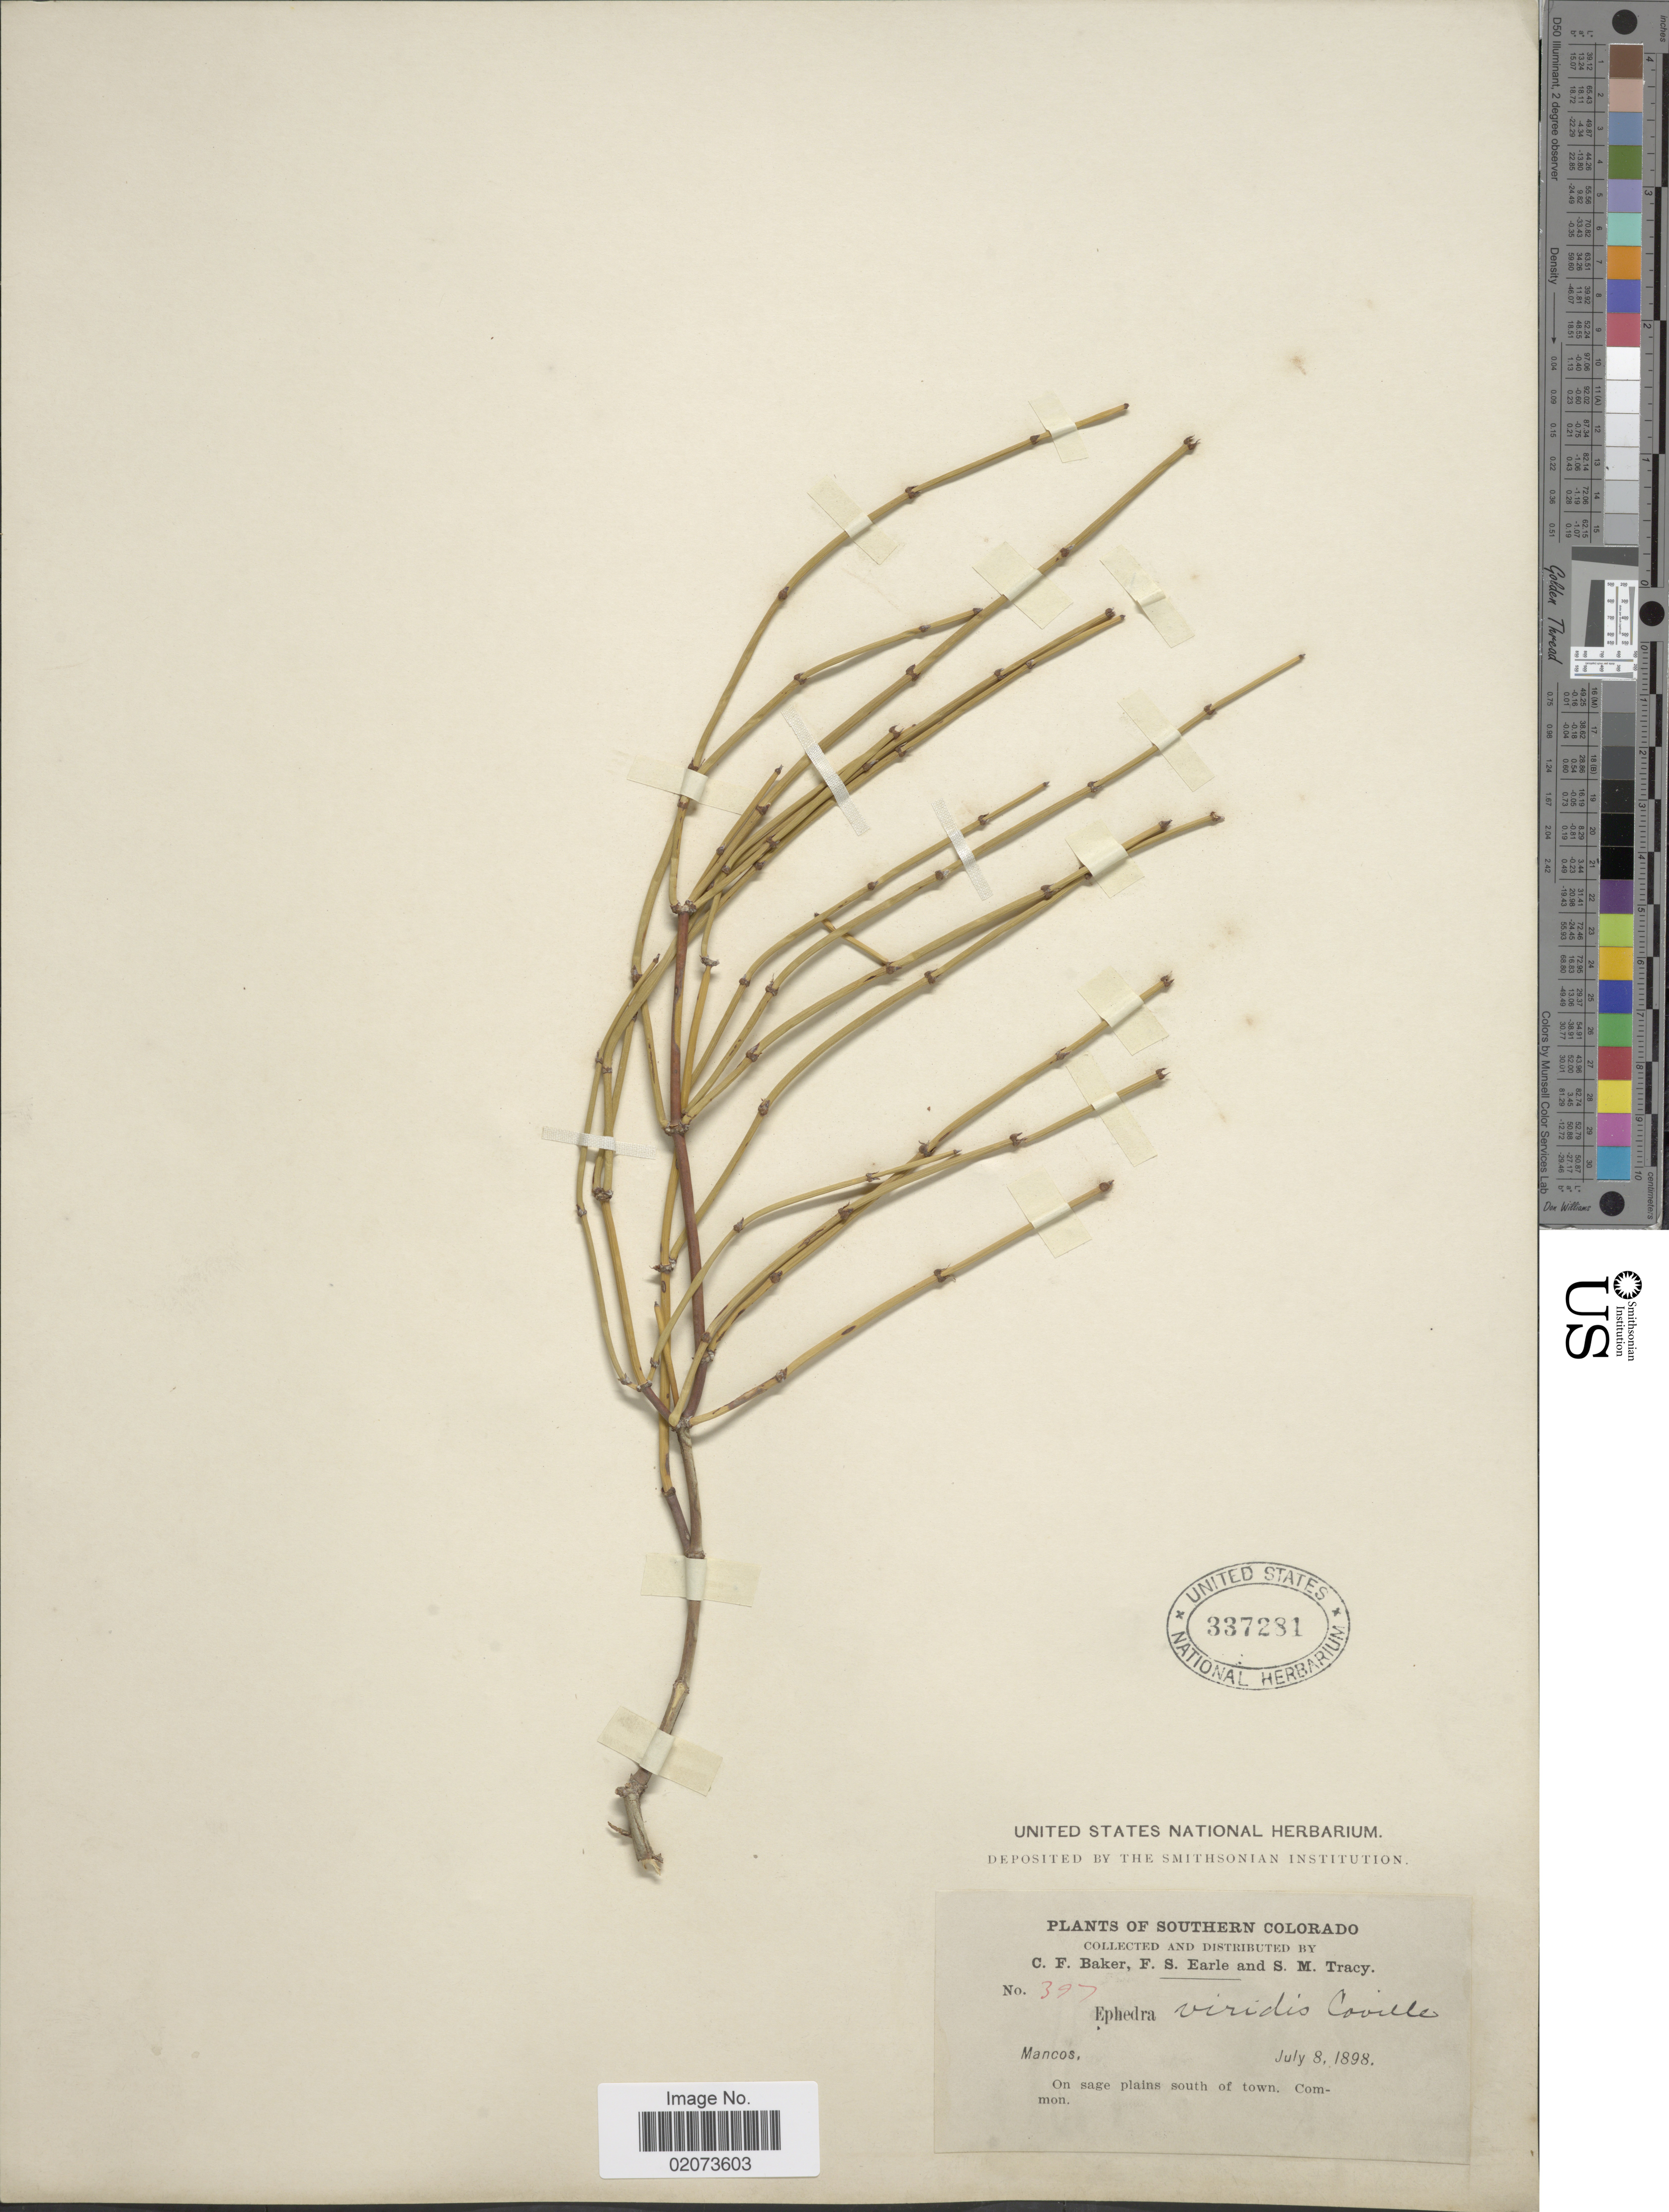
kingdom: Plantae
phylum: Tracheophyta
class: Gnetopsida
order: Ephedrales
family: Ephedraceae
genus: Ephedra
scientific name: Ephedra viridis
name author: Coville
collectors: C. F. Baker, F. S. Earle & S. M. Tracy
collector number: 397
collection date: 1898-07-08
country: United States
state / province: Colorado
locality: Southern Colorado, Mancos, on sage plains south of town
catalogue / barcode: US 337281